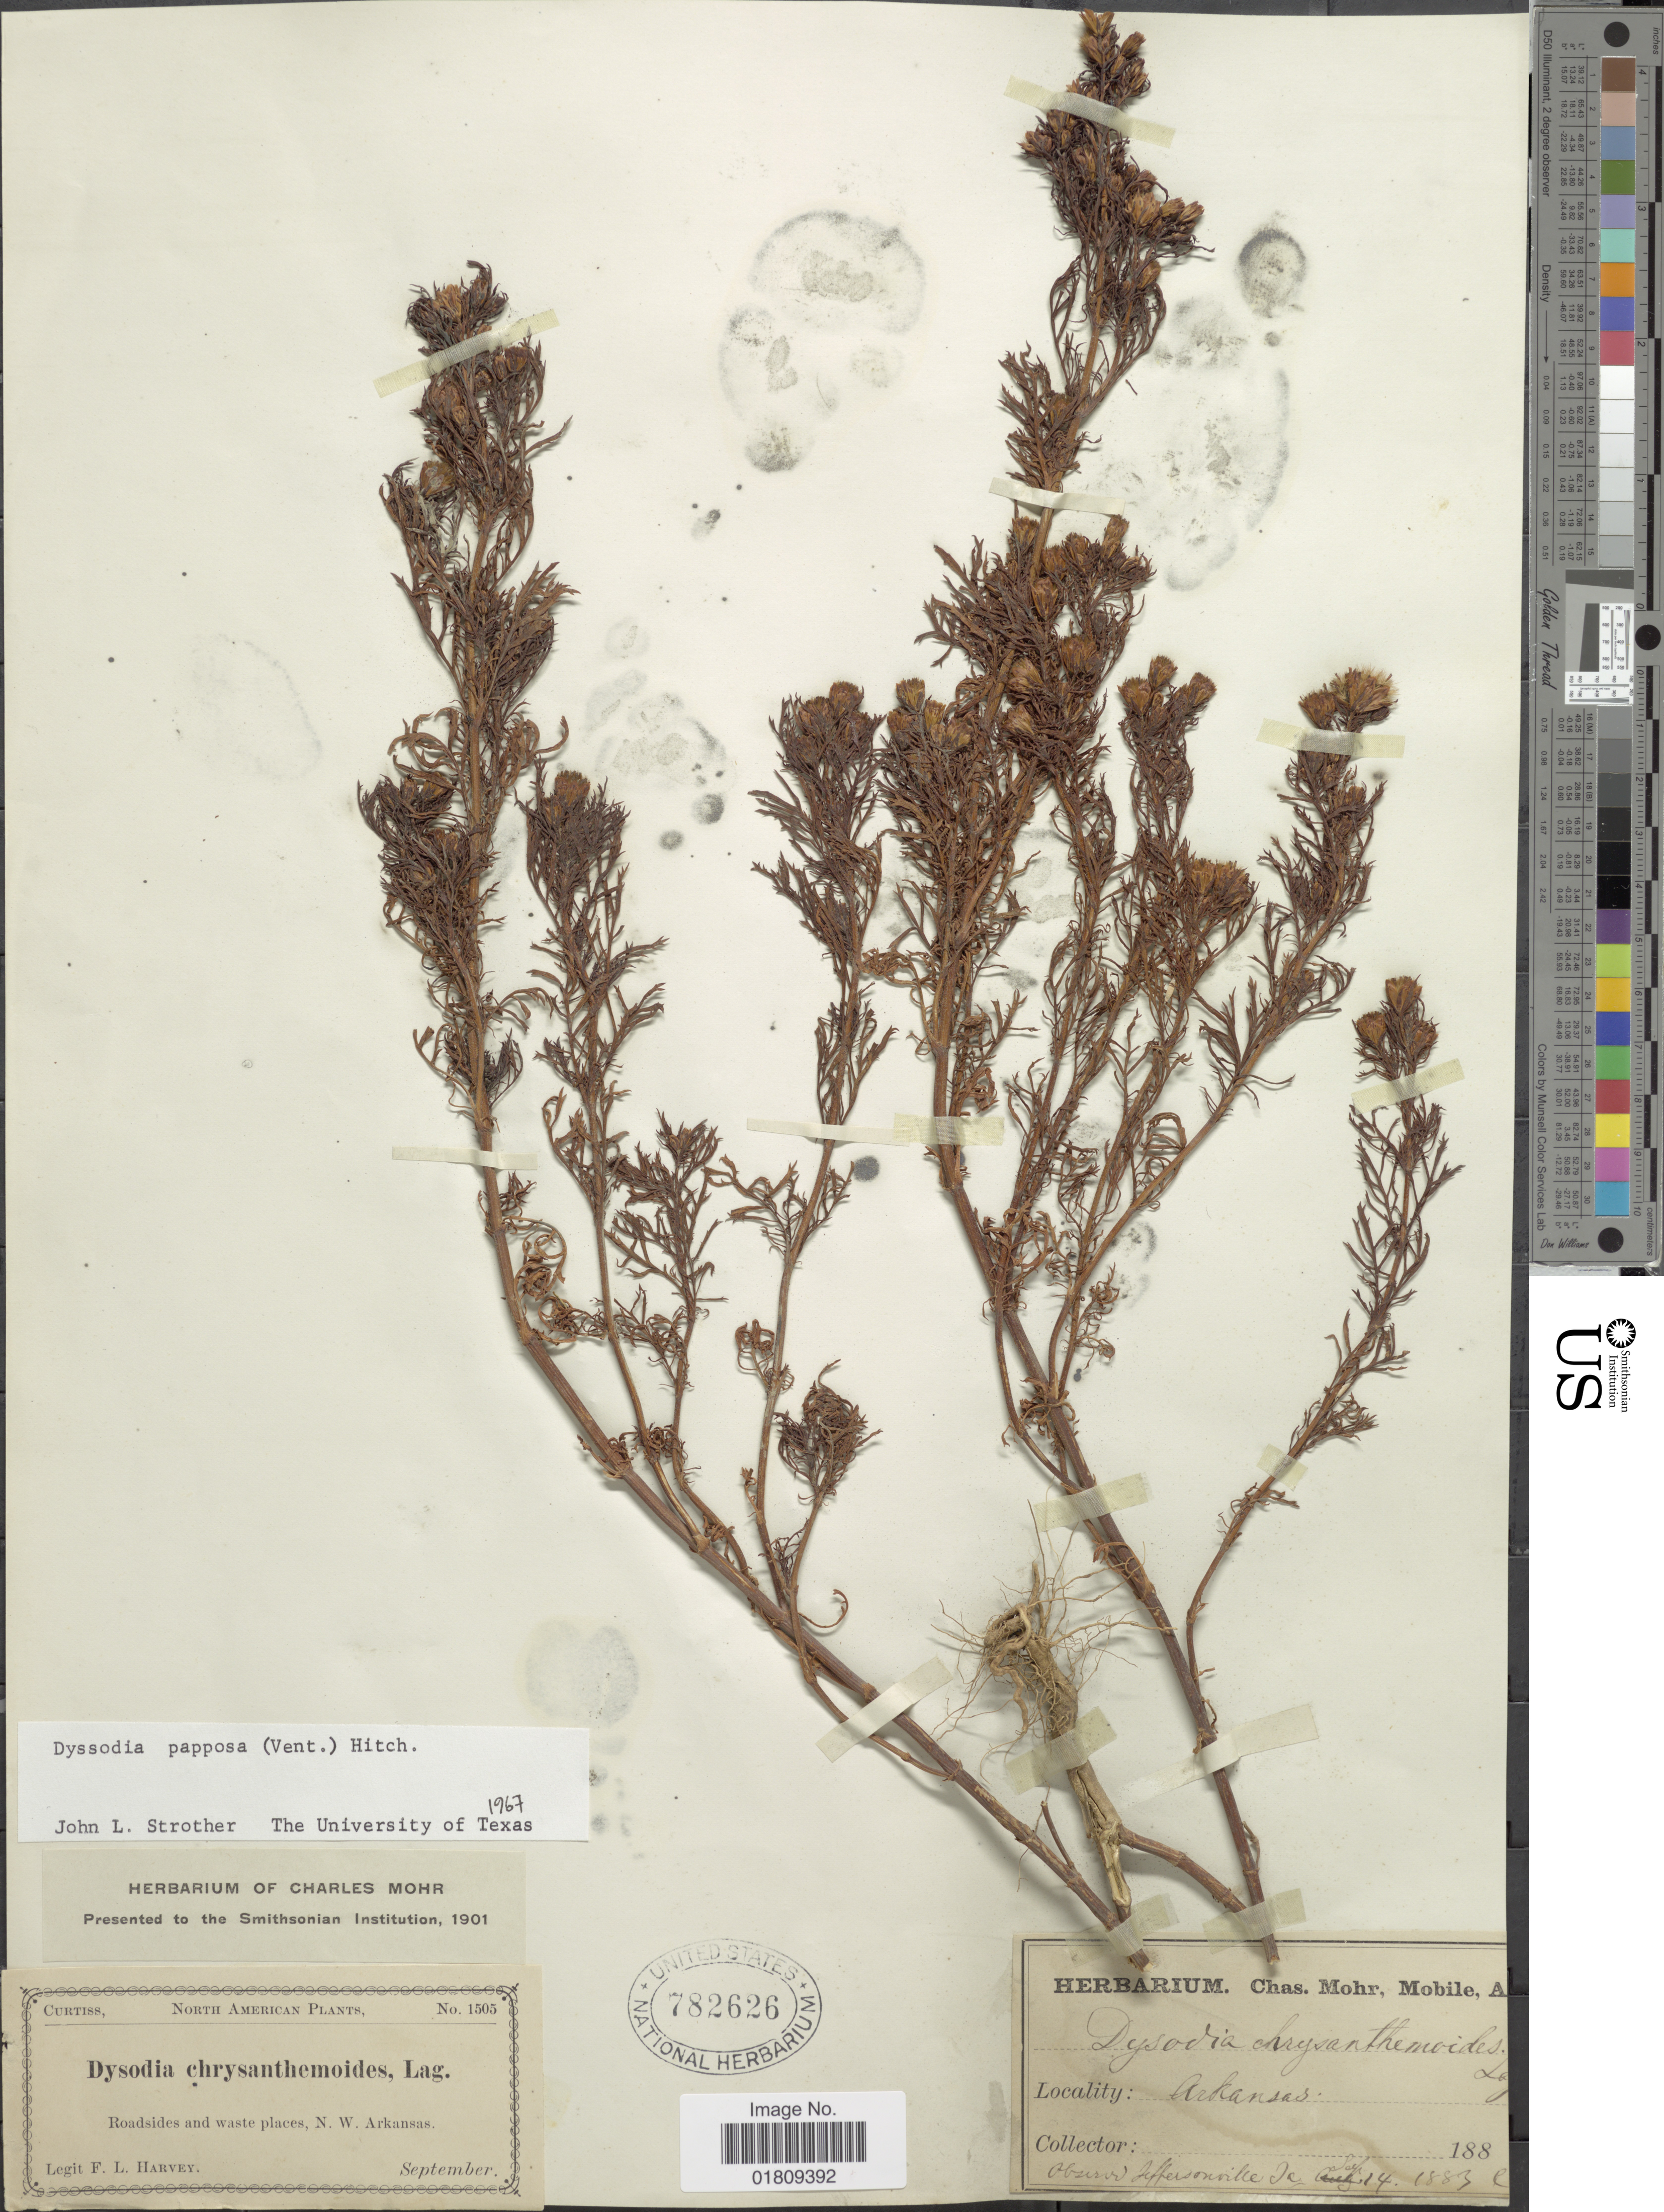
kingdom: Plantae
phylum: Tracheophyta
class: Magnoliopsida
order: Asterales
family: Asteraceae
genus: Dyssodia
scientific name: Dyssodia papposa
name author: (Vent.) Hitchc.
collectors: F. L. Harvey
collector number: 1505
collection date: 1888-09-14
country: United States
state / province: Arkansas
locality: North America, roadsides and waste places, N.W. Arkansas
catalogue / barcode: US 782626